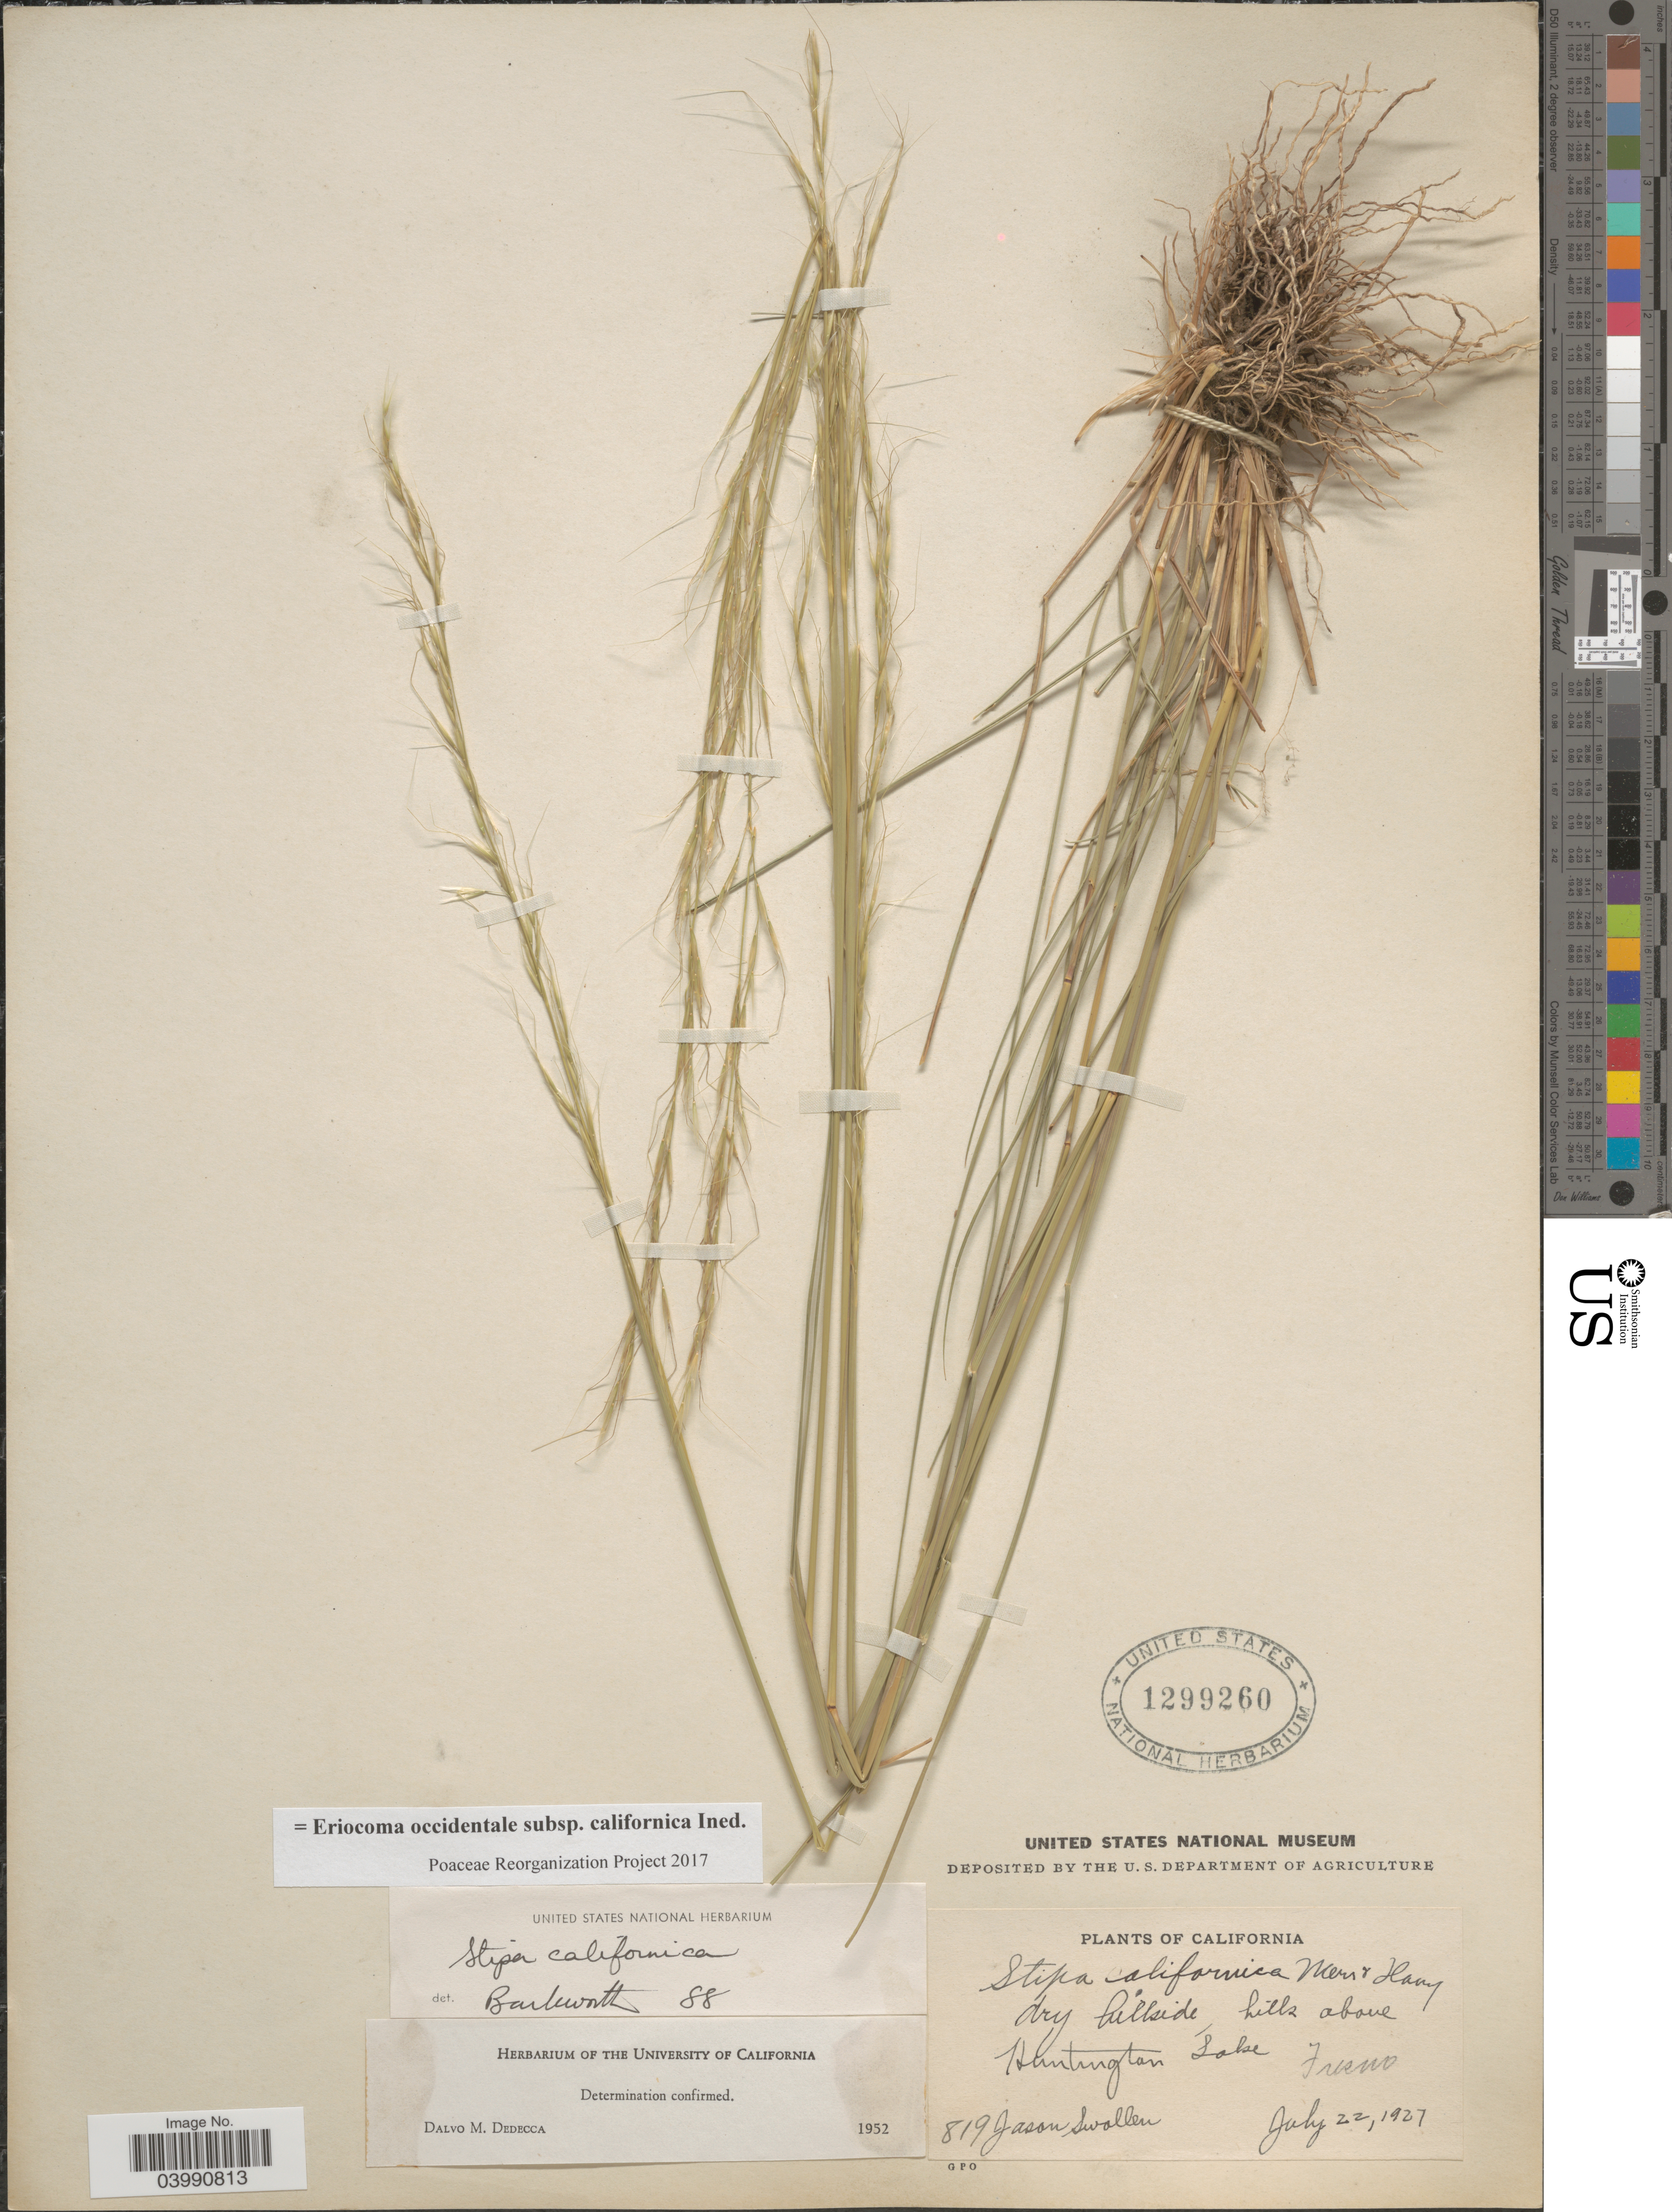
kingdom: Plantae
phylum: Tracheophyta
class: Liliopsida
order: Poales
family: Poaceae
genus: Eriocoma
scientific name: Eriocoma occidentalis subsp. californica ined.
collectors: J. R. Swallen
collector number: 819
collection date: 1927-07-22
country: United States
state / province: California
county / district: Fresno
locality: Dry hillside, hills above Huntington Lake. Fresno.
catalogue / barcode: US 1299260